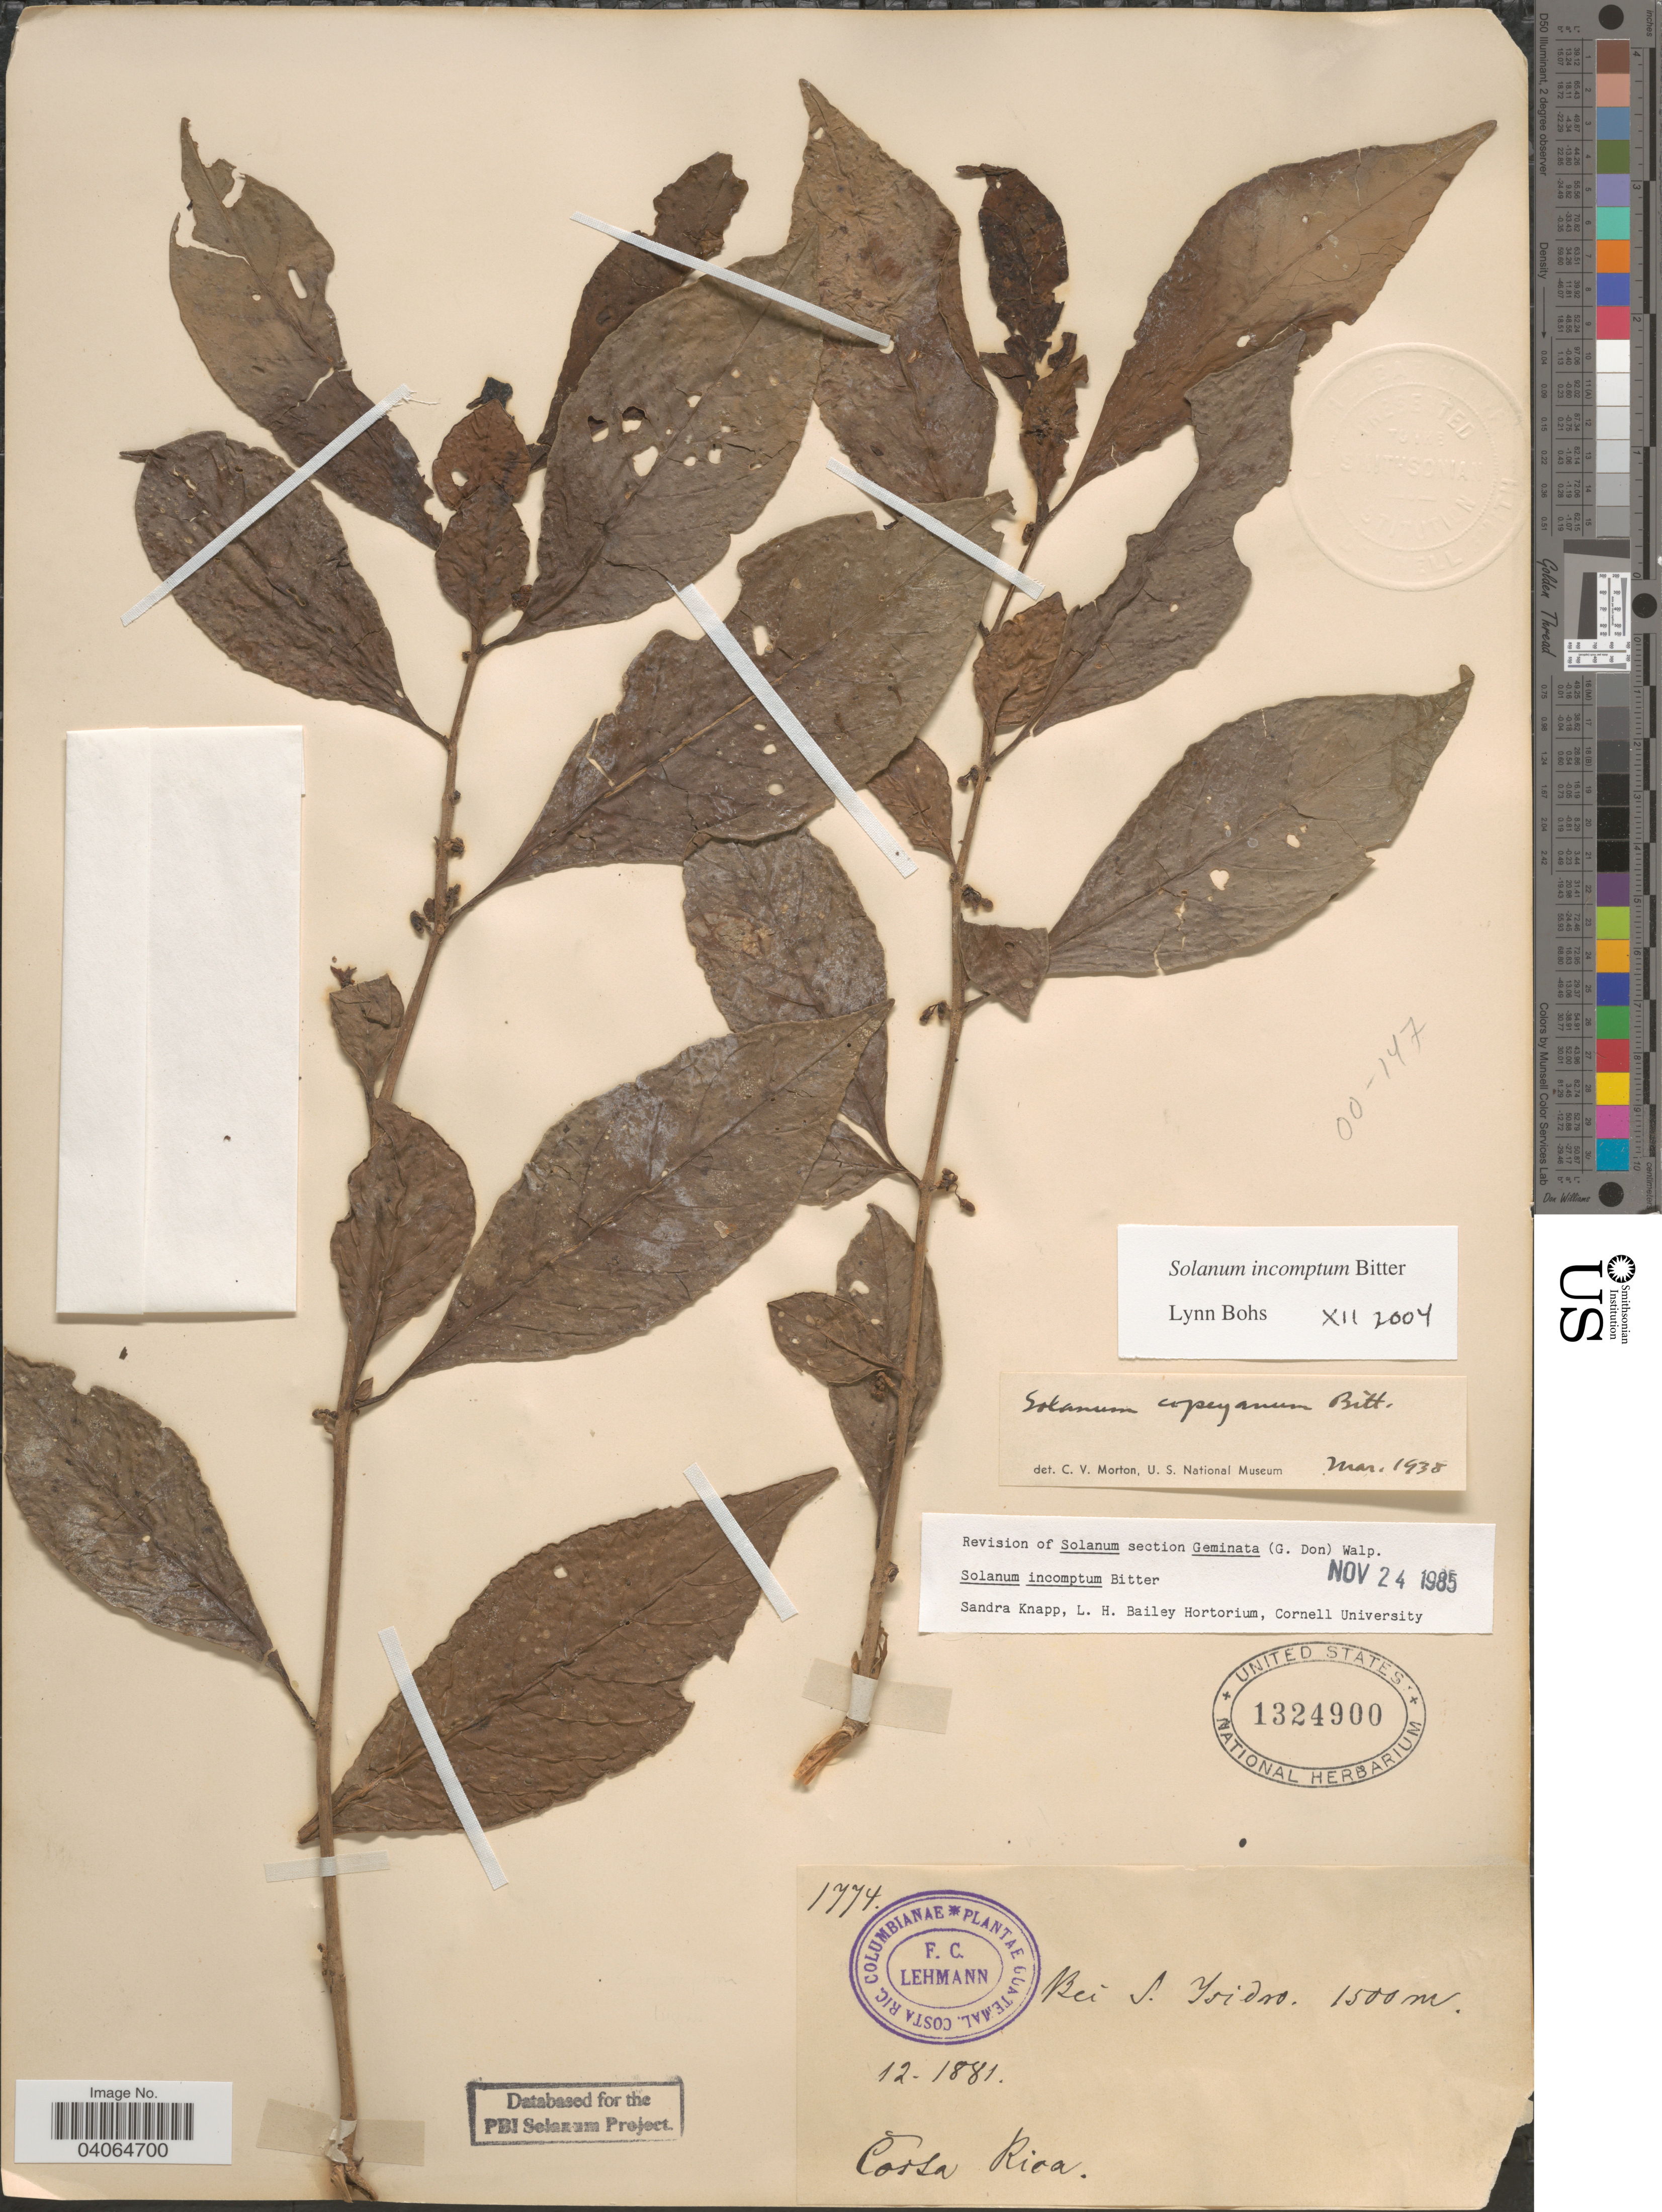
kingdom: Plantae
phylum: Tracheophyta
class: Magnoliopsida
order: Solanales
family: Solanaceae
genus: Solanum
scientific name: Solanum incomptum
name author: Bitter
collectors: F. C. Lehmann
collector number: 1774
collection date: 1881-12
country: Costa Rica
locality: Bei S. Isidro.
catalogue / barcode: US 1324900